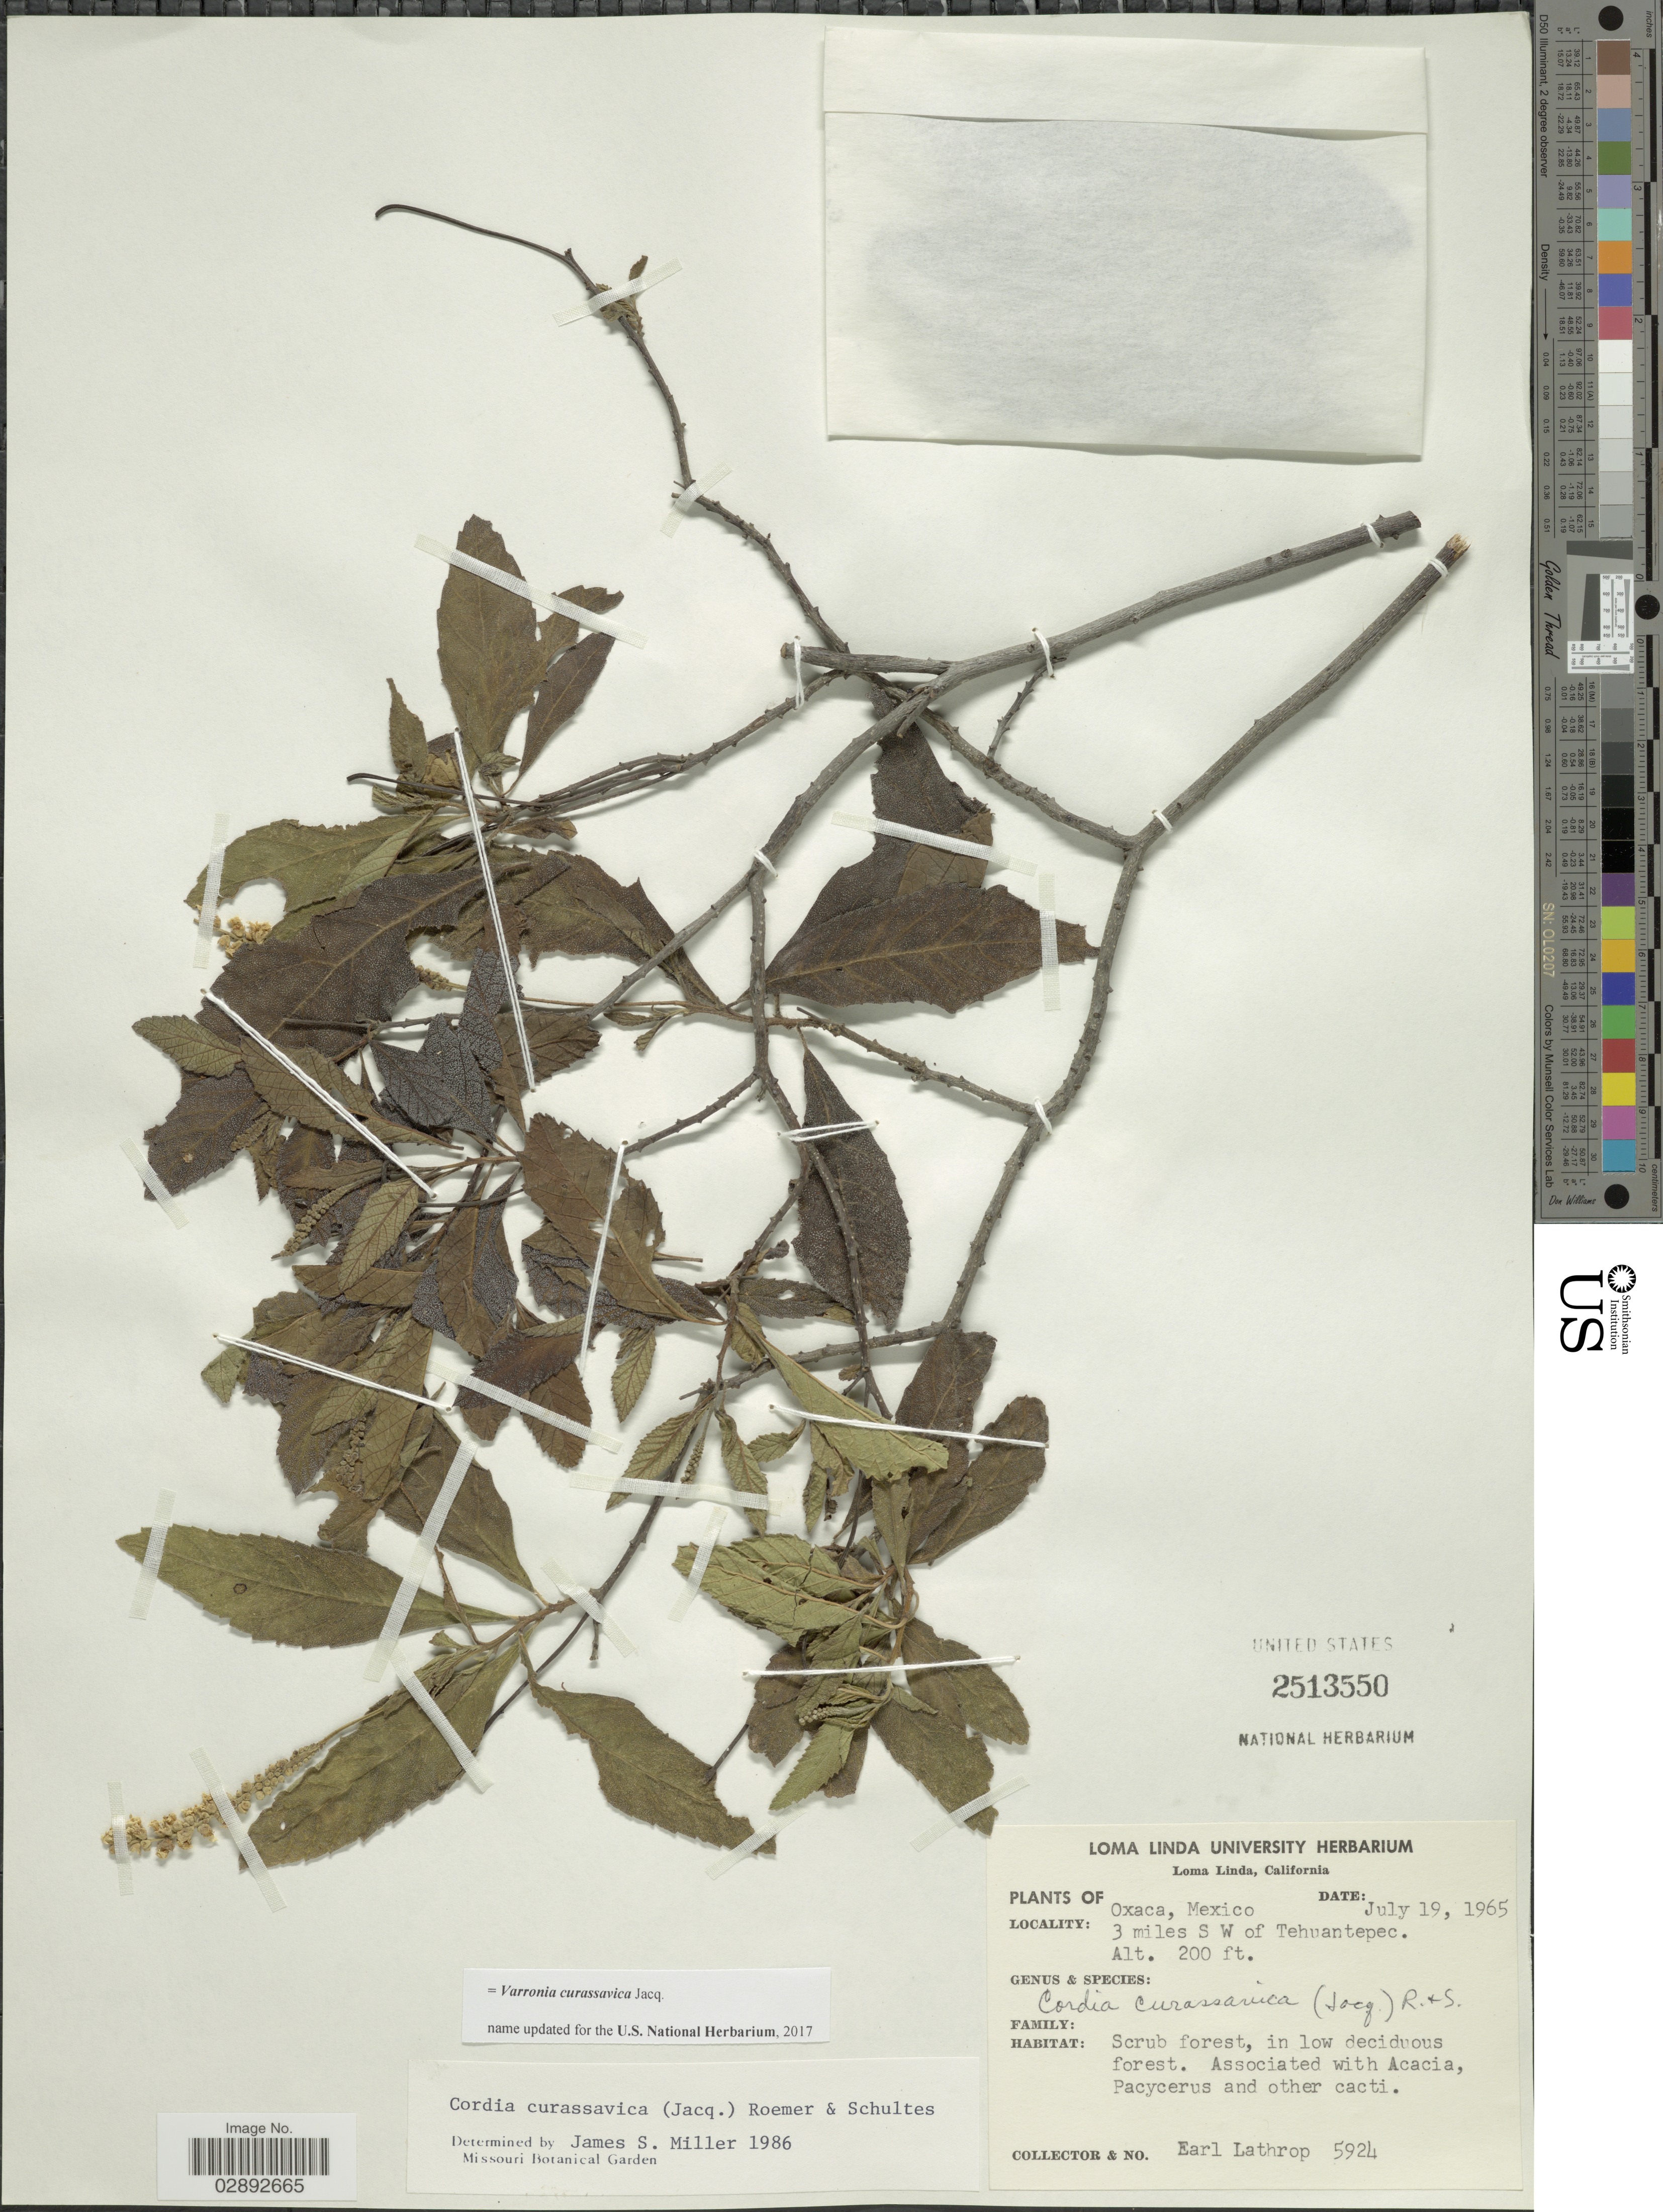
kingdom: Plantae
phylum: Tracheophyta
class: Magnoliopsida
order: Boraginales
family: Cordiaceae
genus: Varronia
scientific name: Varronia curassavica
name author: Jacq.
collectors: E. W. Lathrop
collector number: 5924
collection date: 1965-07-19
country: Mexico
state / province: Oaxaca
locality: Oxaca. 3 miles S W of Tehuantepec.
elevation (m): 61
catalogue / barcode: US 2513550